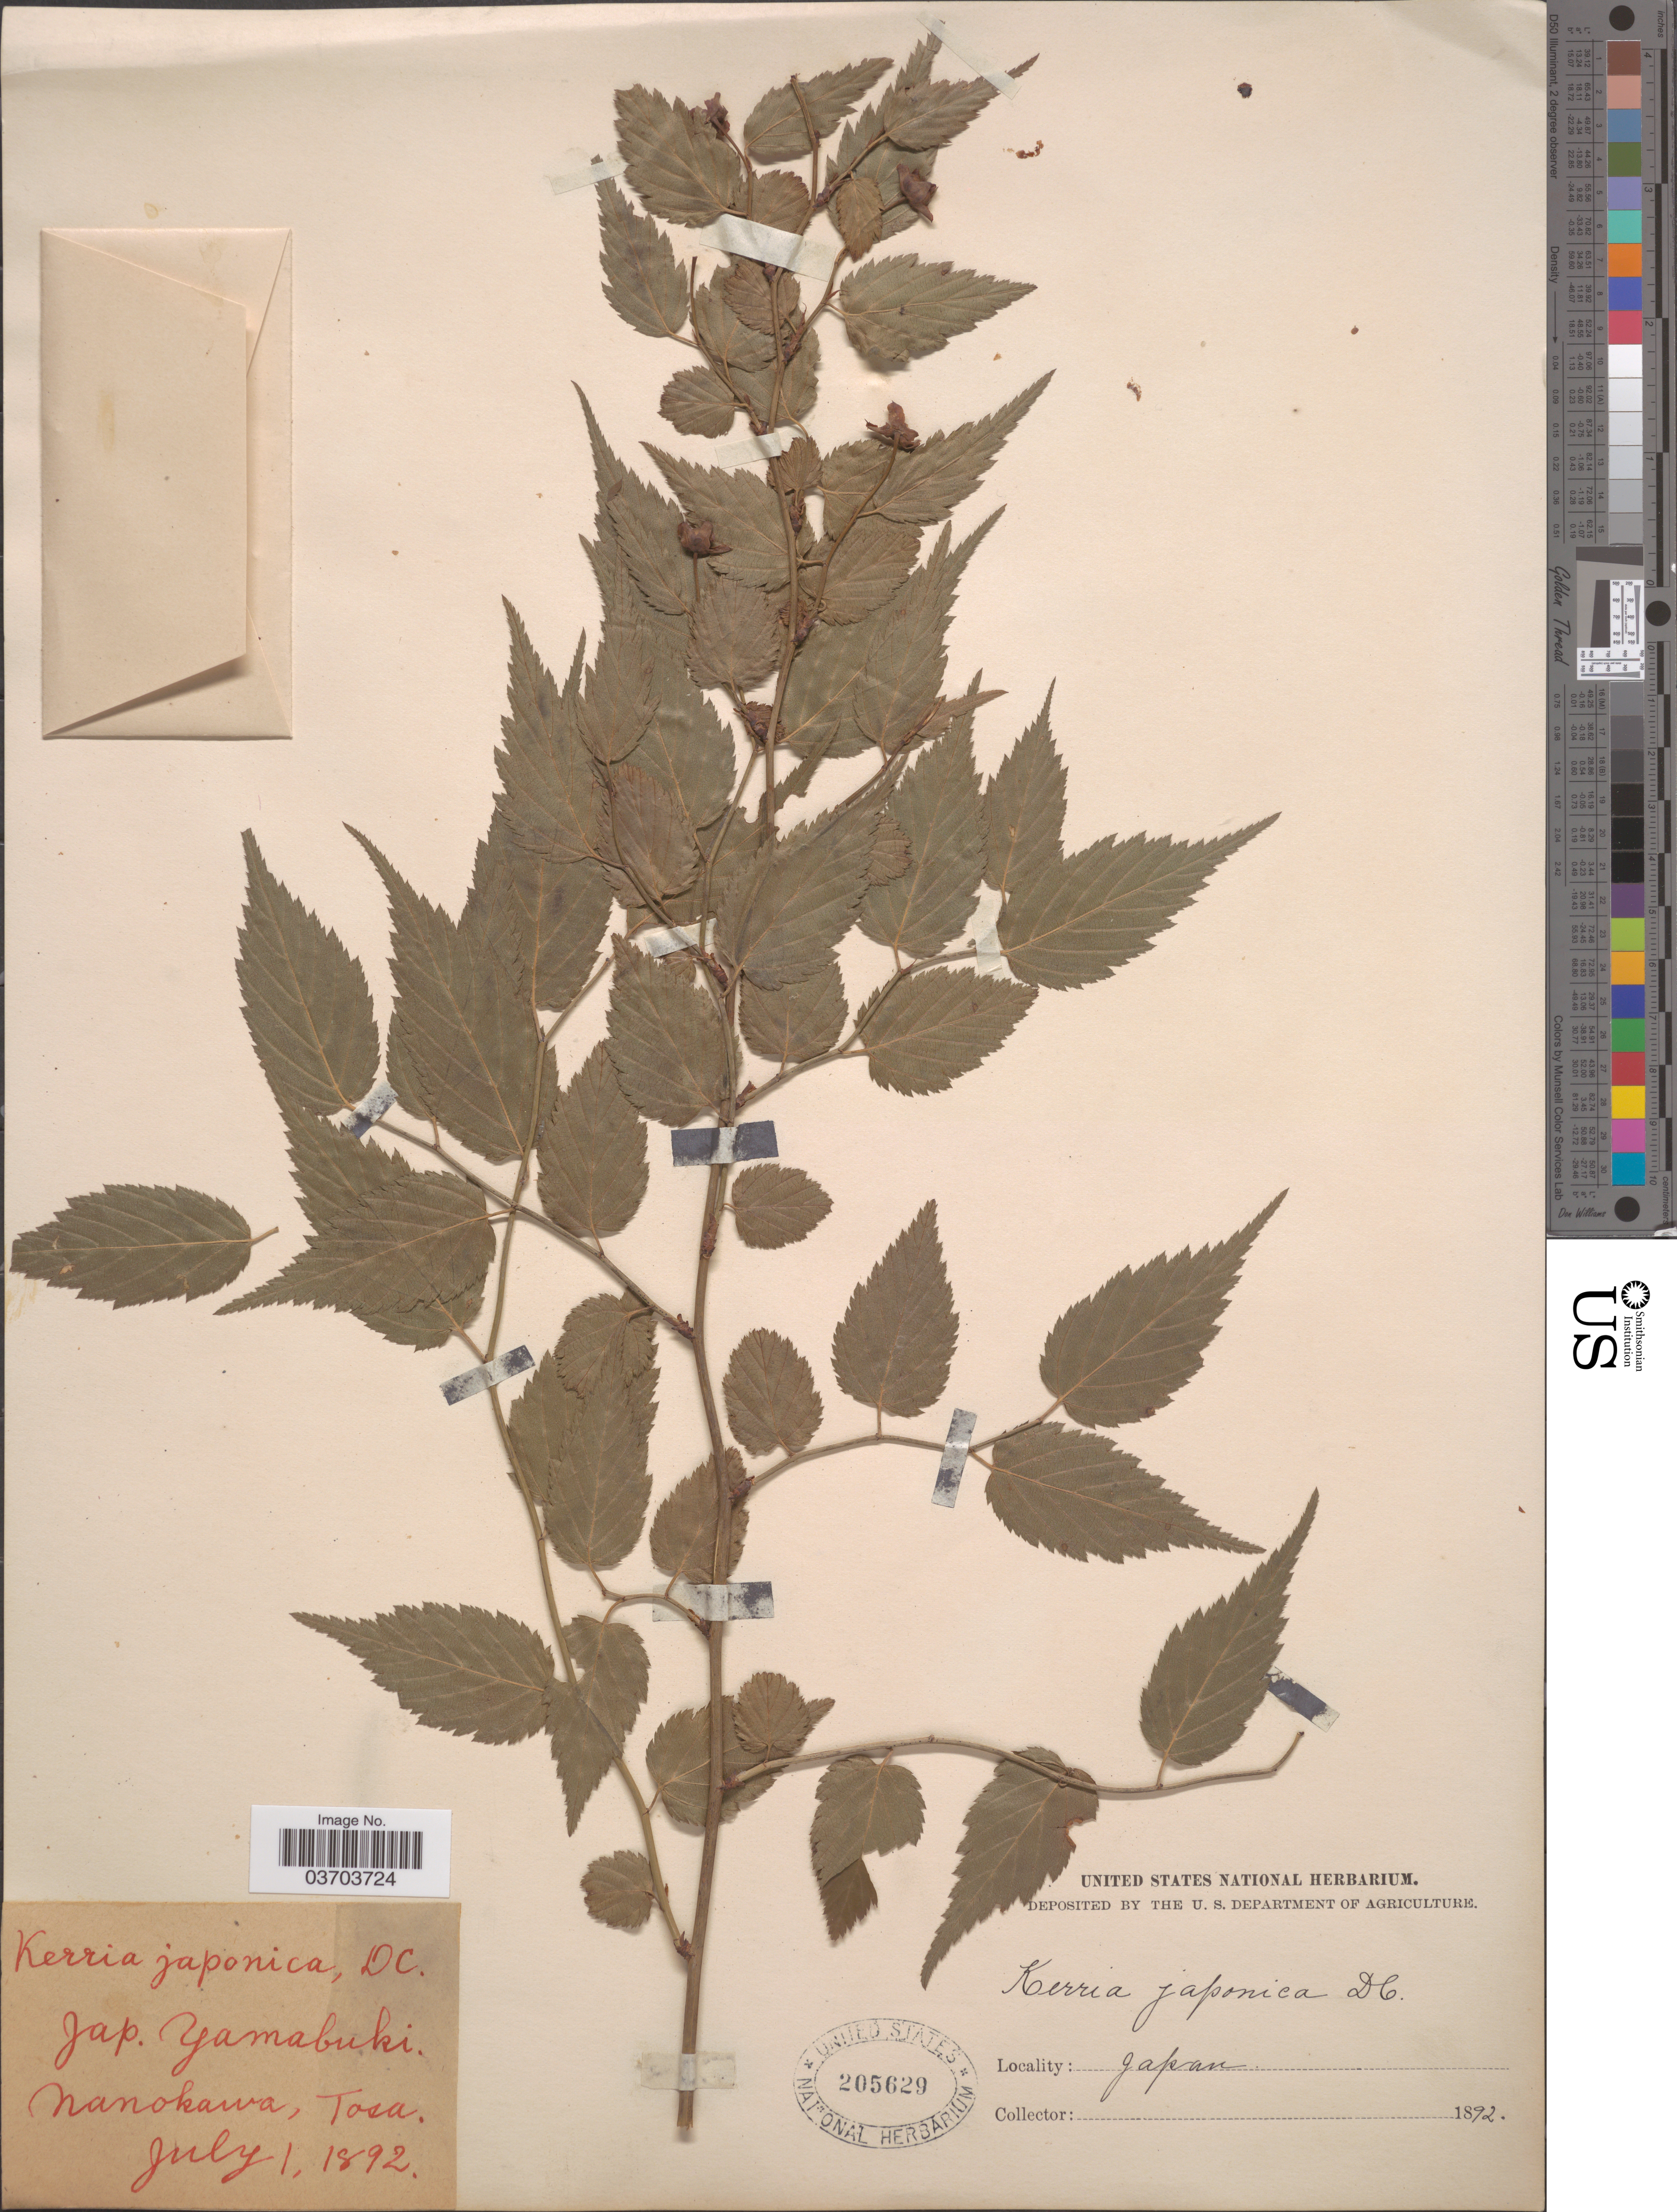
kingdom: Plantae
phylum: Tracheophyta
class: Magnoliopsida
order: Rosales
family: Rosaceae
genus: Kerria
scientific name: Kerria japonica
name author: (L.) DC.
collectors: ex herb. United States National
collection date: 1892-07-01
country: Japan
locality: Nanokawa, Tosa.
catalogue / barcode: US 205629